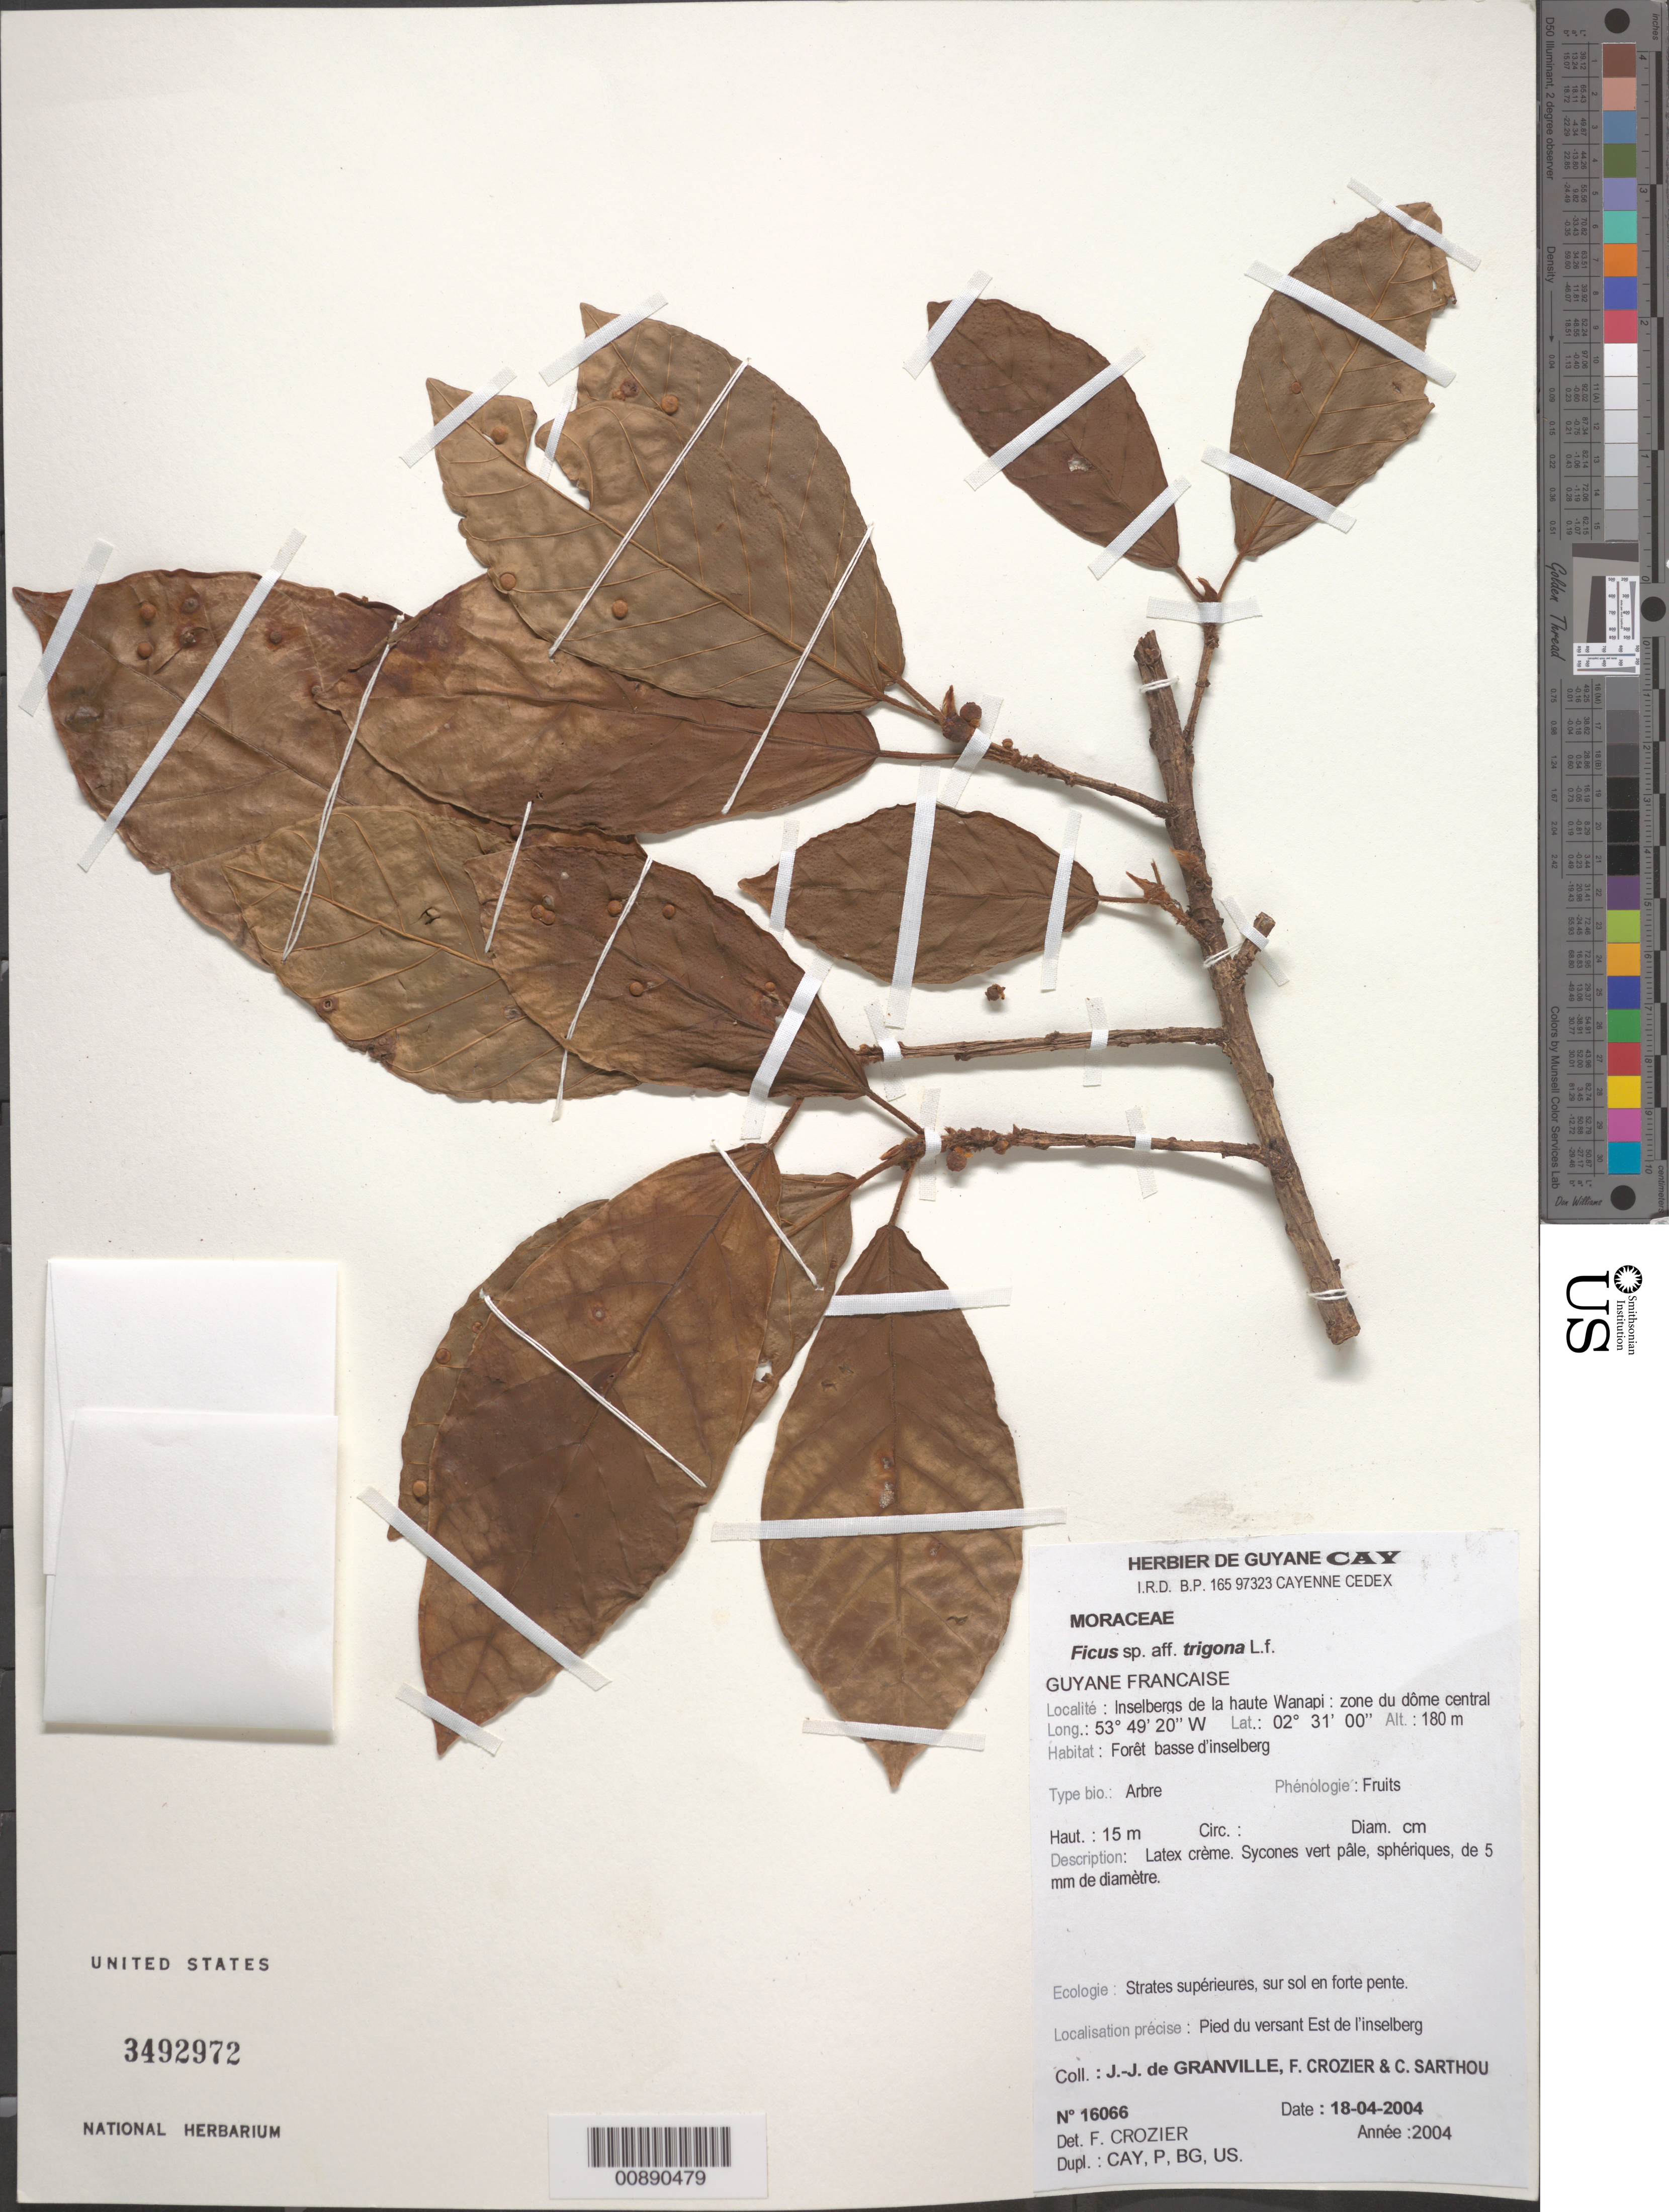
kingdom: Plantae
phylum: Tracheophyta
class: Magnoliopsida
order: Rosales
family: Moraceae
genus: Ficus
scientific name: Ficus trigona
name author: L. f.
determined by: Crozier, F.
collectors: J.-J. de Granville, F. Crozier & C. Sarthou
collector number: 16066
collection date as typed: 18-Apr-04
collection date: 2004-04-18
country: French Guiana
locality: Inselbergs de la haute Wanapi, versant est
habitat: Forêt basse d'inselberg; strates supérieures, sur sol en forte pente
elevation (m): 180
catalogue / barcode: US 3492972